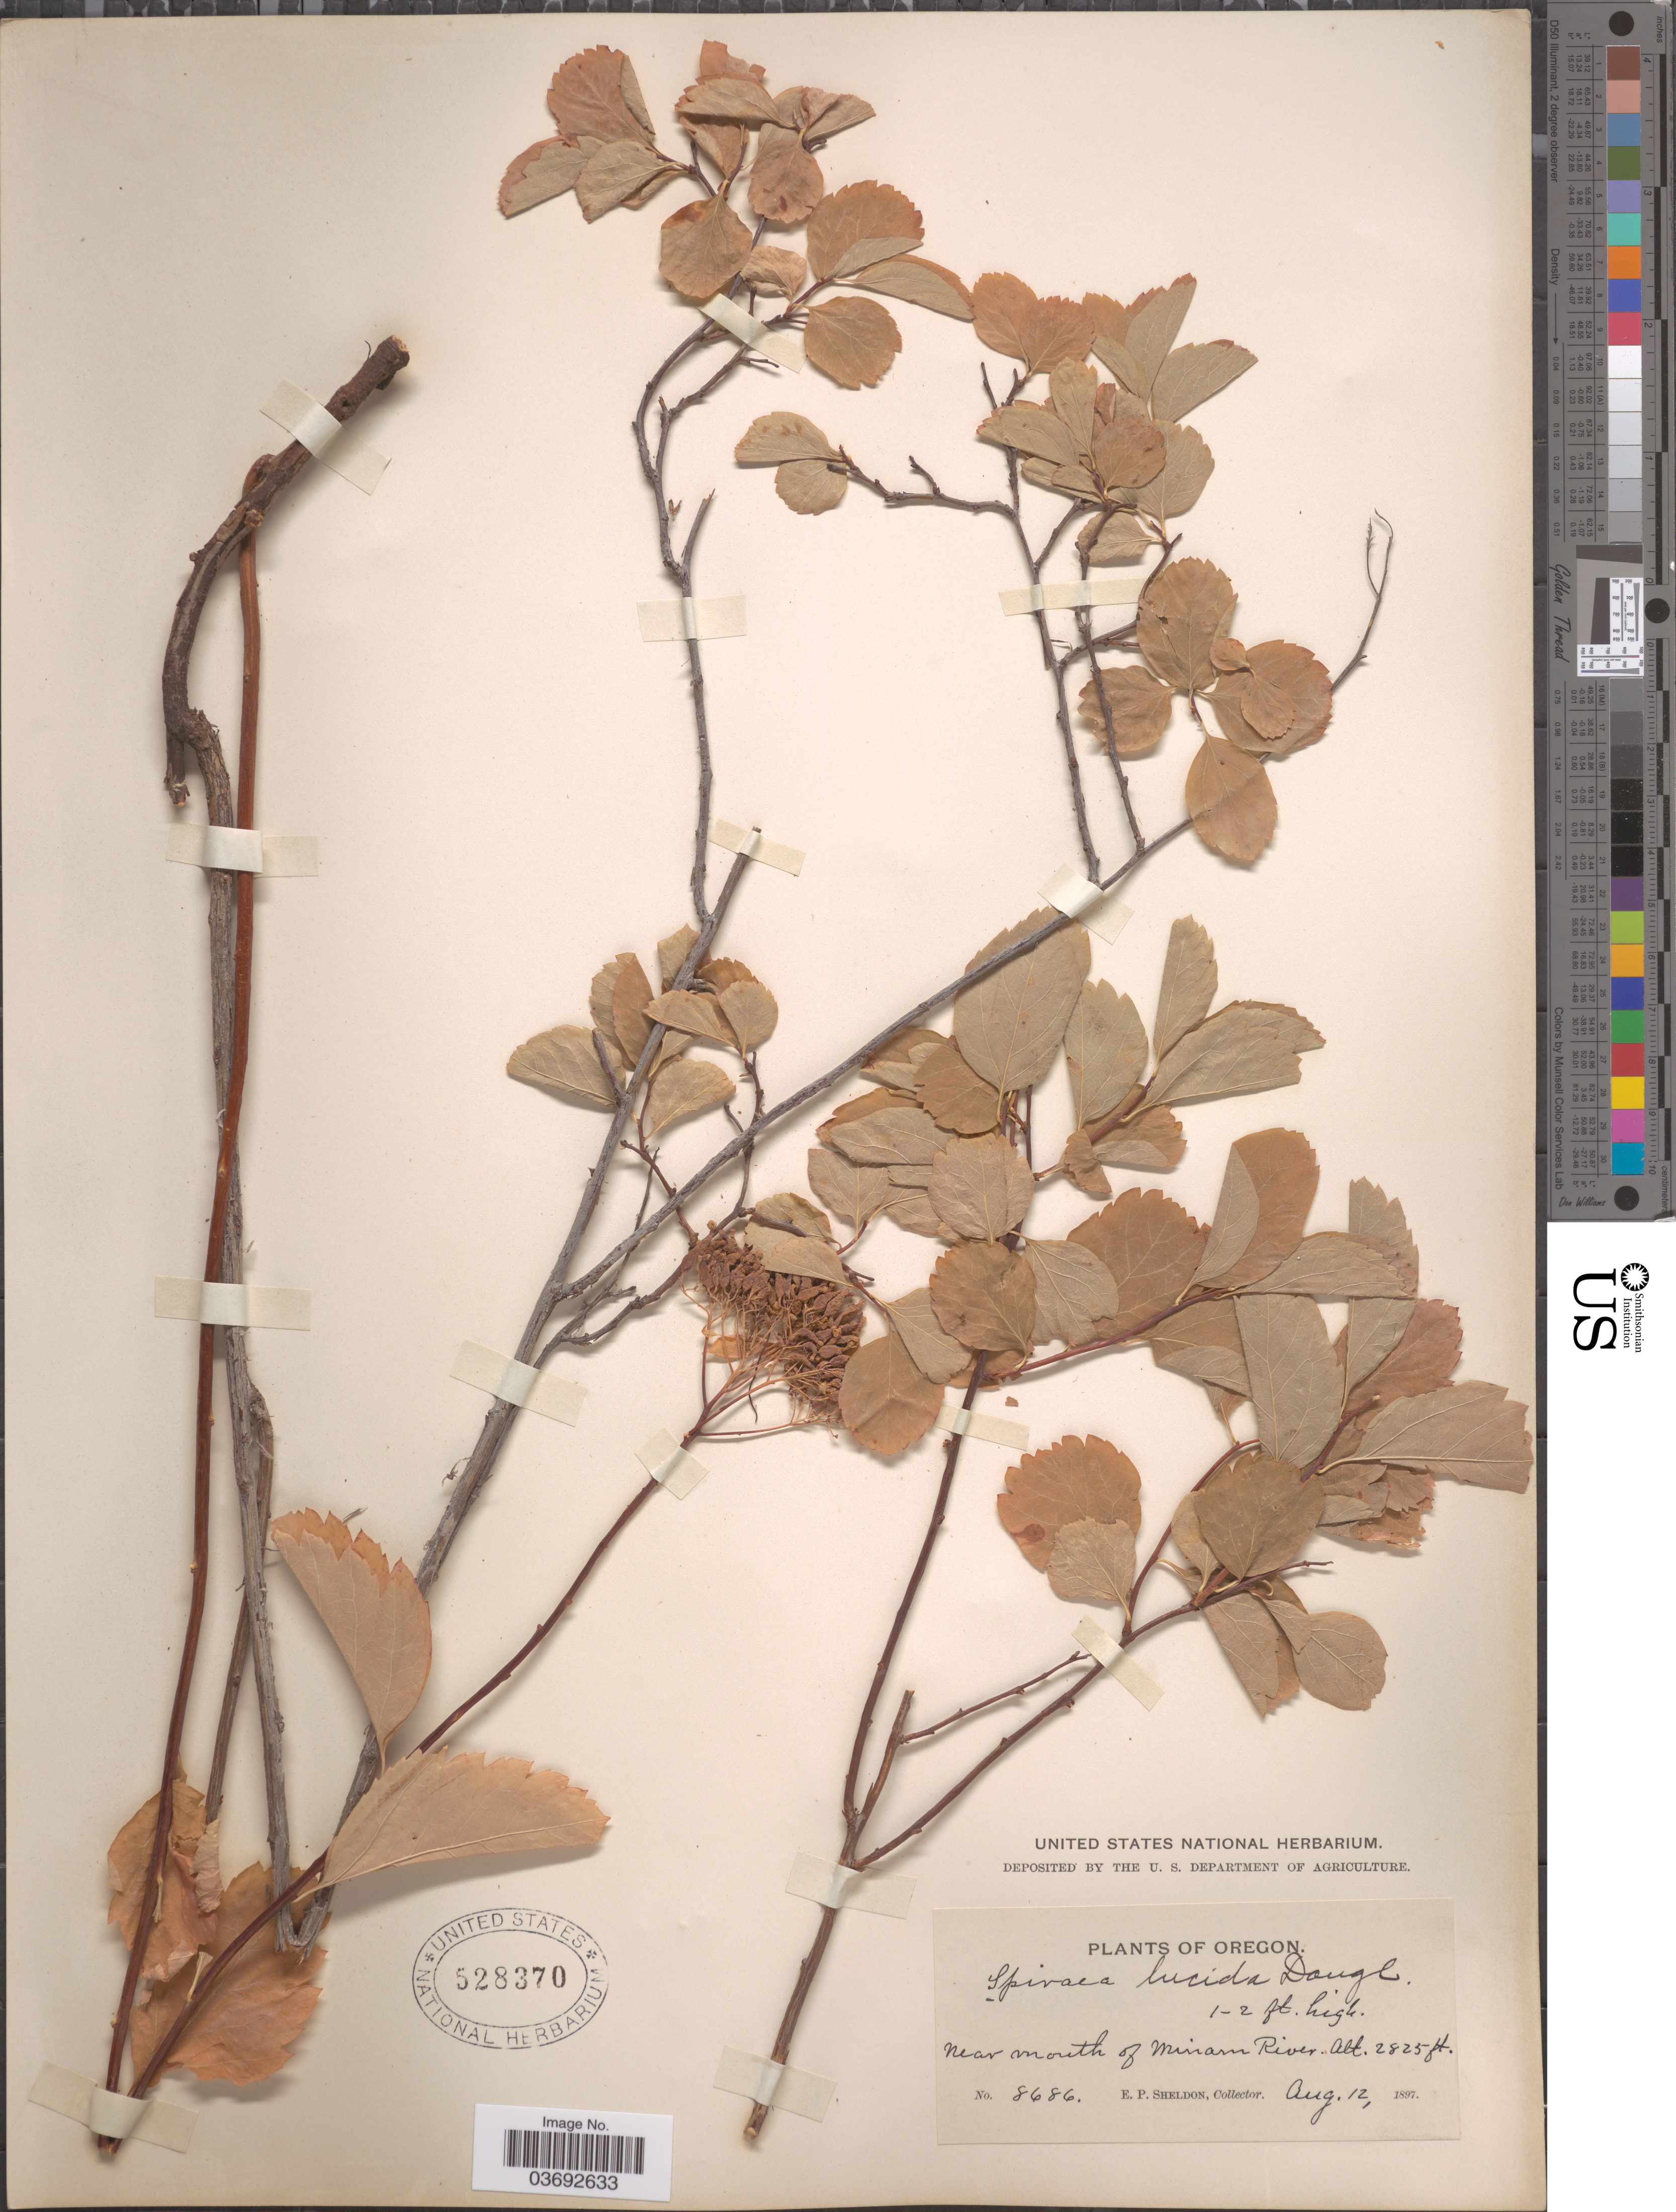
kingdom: Plantae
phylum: Tracheophyta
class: Magnoliopsida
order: Rosales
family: Rosaceae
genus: Spiraea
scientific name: Spiraea lucida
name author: Douglas ex Greene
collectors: E. P. Sheldon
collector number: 8686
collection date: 1897-08-12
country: United States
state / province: Oregon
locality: Near mouth of Miriam River.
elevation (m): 861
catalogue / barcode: US 528370